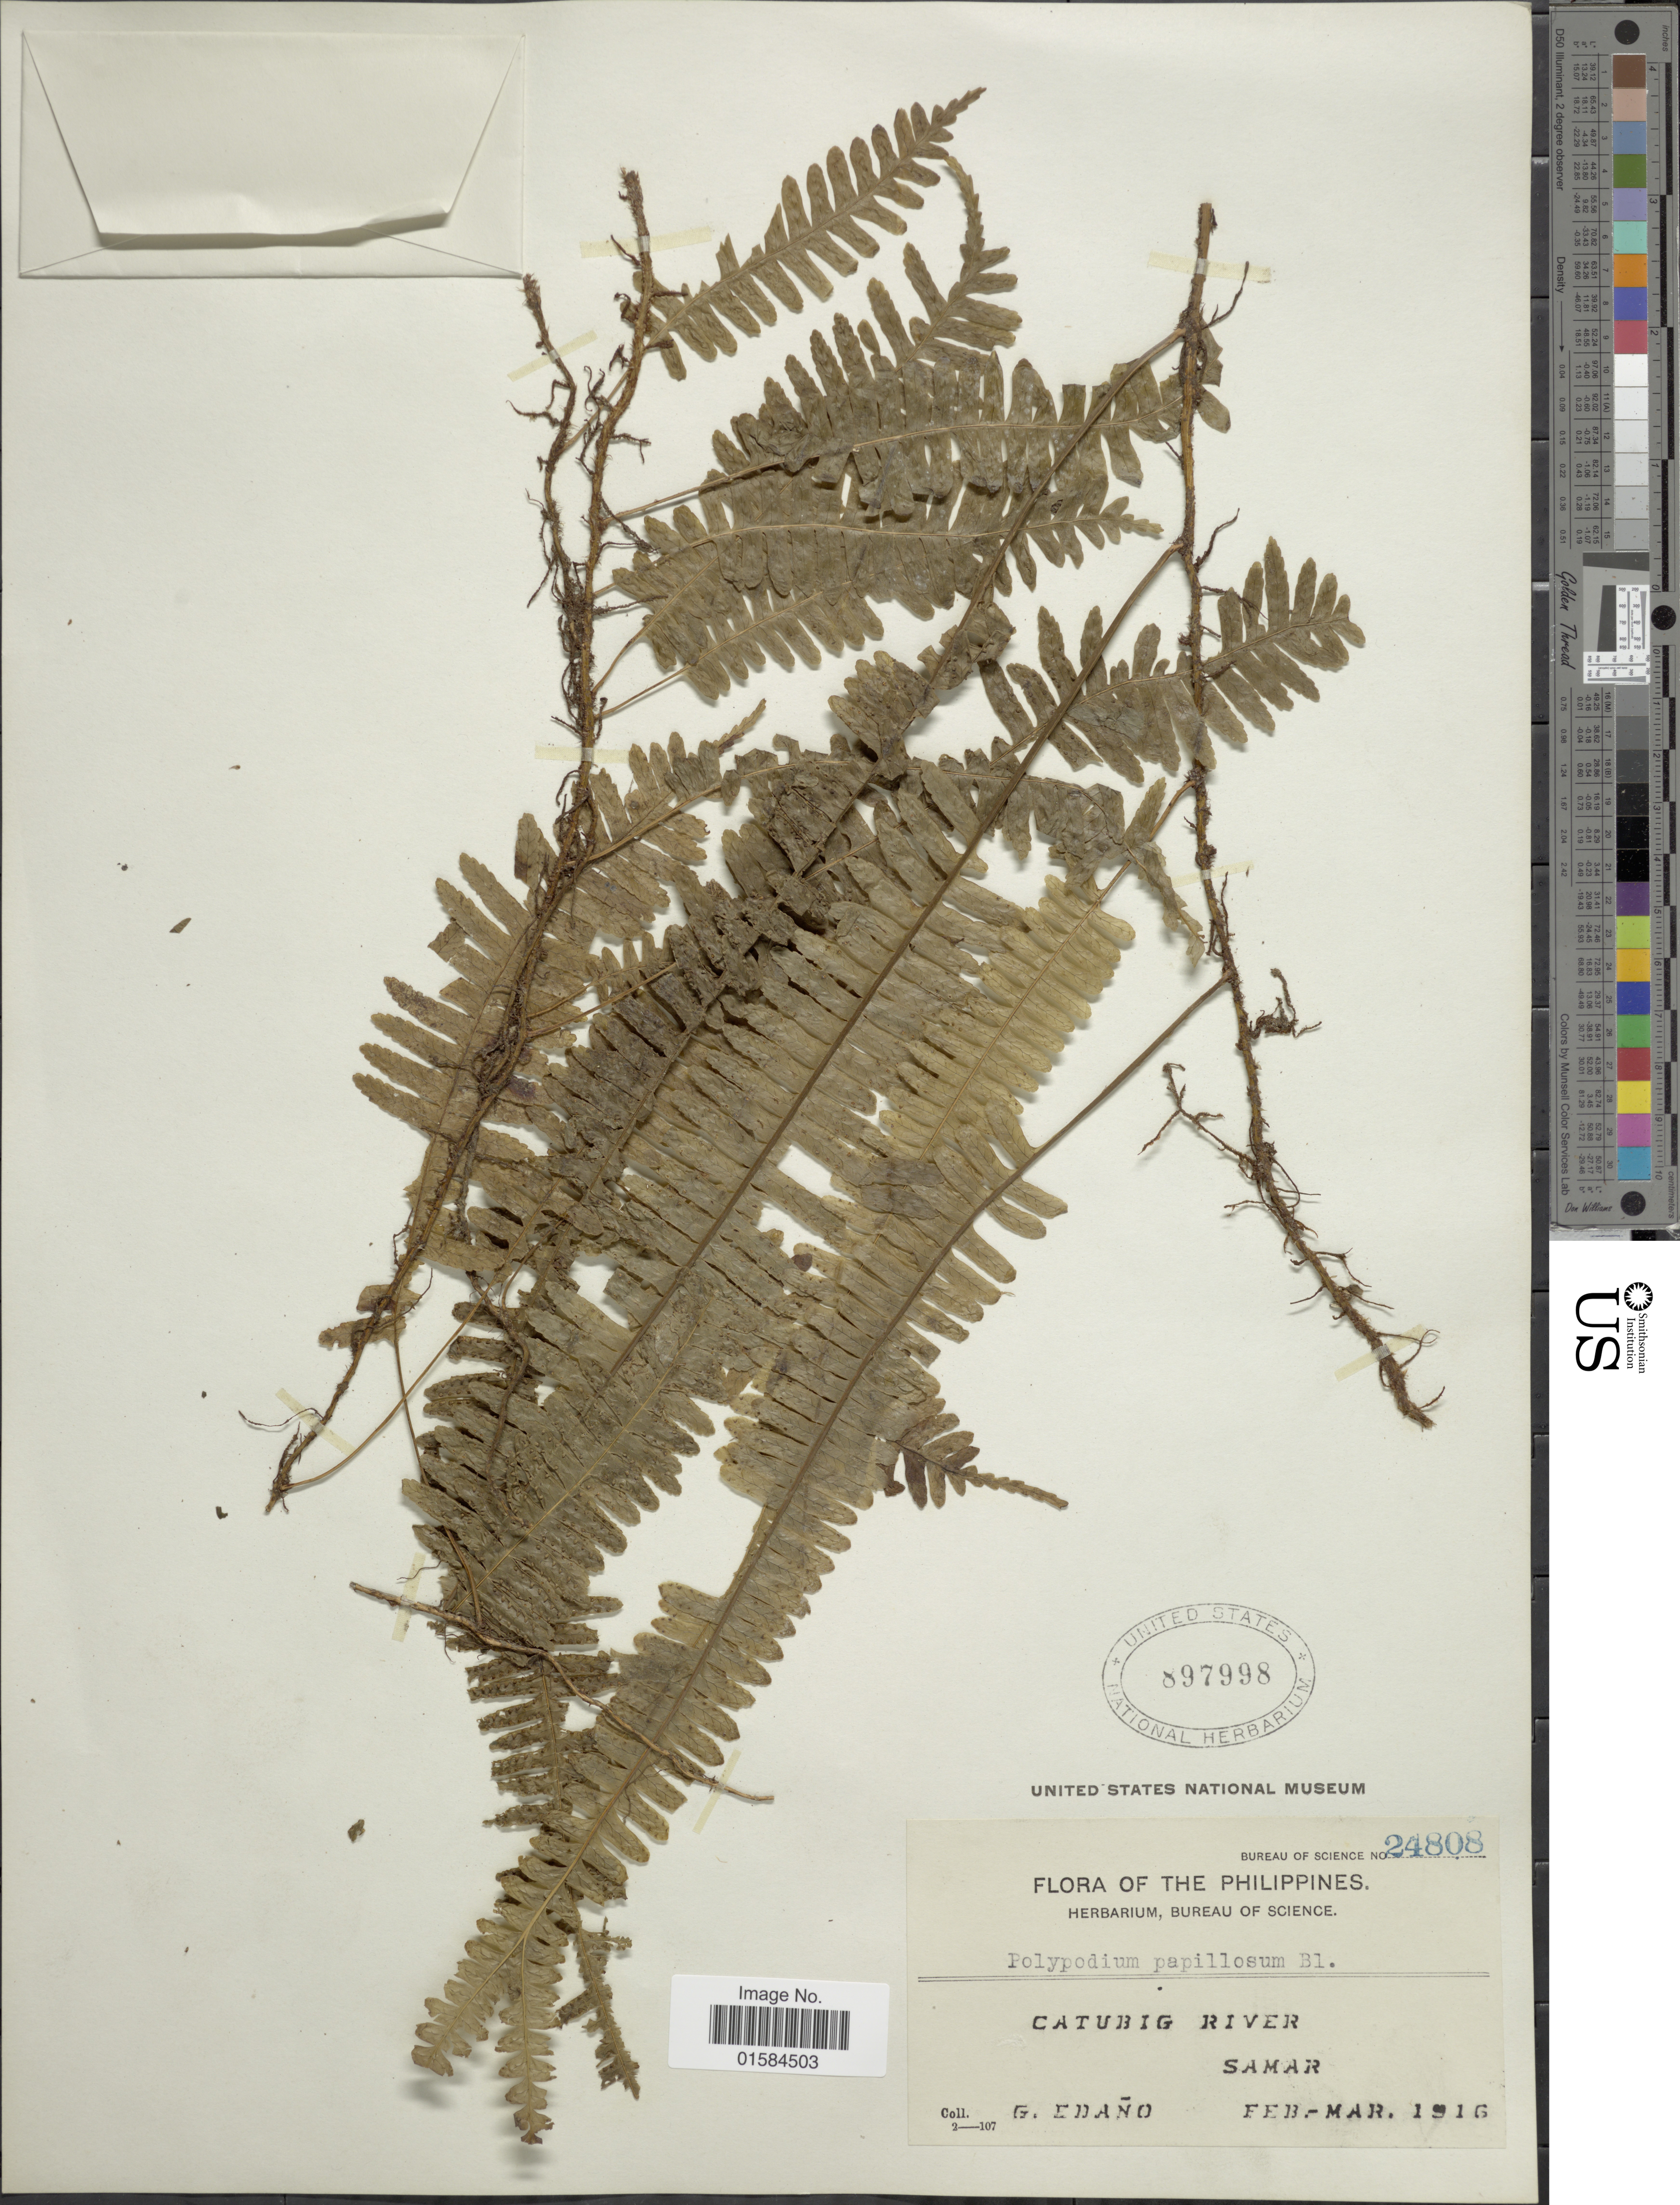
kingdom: Plantae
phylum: Tracheophyta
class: Polypodiopsida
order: Polypodiales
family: Polypodiaceae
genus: Thylacopteris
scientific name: Thylacopteris papillosa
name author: (Blume) Kunze ex J. Sm.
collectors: G. Edaño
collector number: Bureau of Science 24808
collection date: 1916-02/1916-03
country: Philippines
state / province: Eastern Visayas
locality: Catubig River, Samar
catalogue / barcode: US 897998